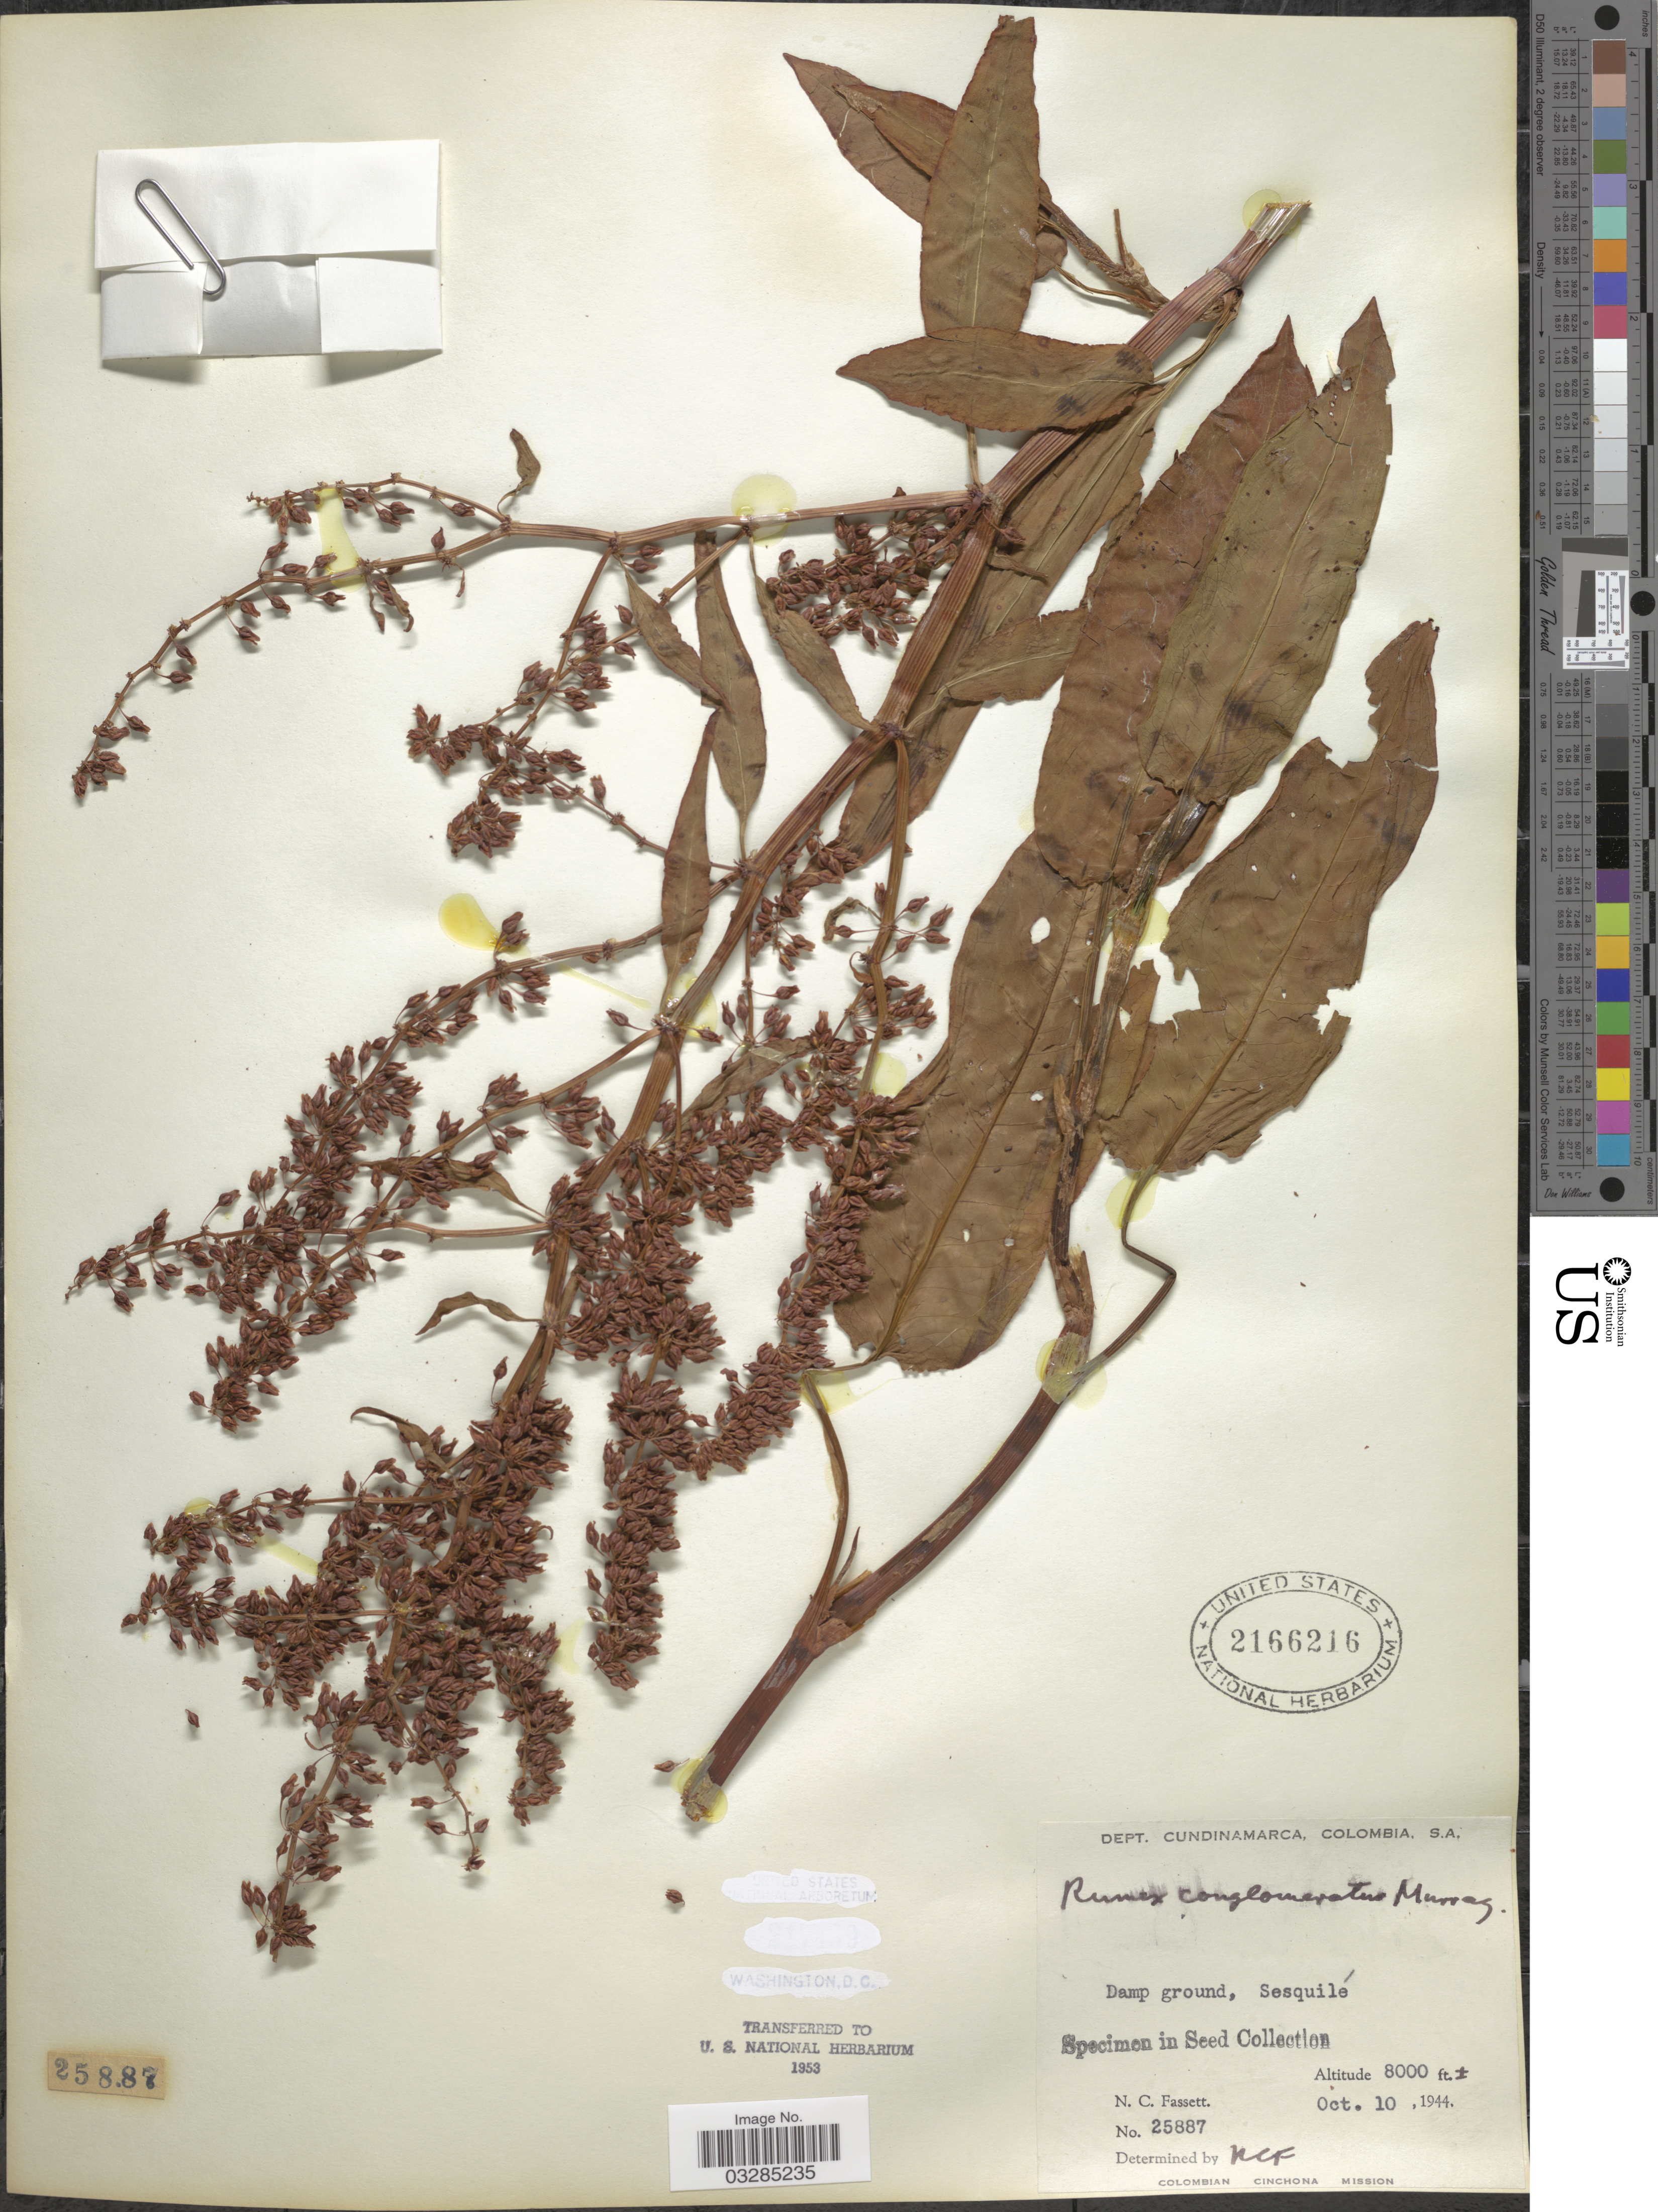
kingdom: Plantae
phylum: Tracheophyta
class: Magnoliopsida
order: Caryophyllales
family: Polygonaceae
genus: Rumex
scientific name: Rumex conglomeratus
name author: Murray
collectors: N. C. Fassett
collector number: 25887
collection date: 1944-10-10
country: Colombia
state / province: Cundinamarca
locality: Dept. Cundinamarca. Damp ground, Sesquilé.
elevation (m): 2438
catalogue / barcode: US 2166216